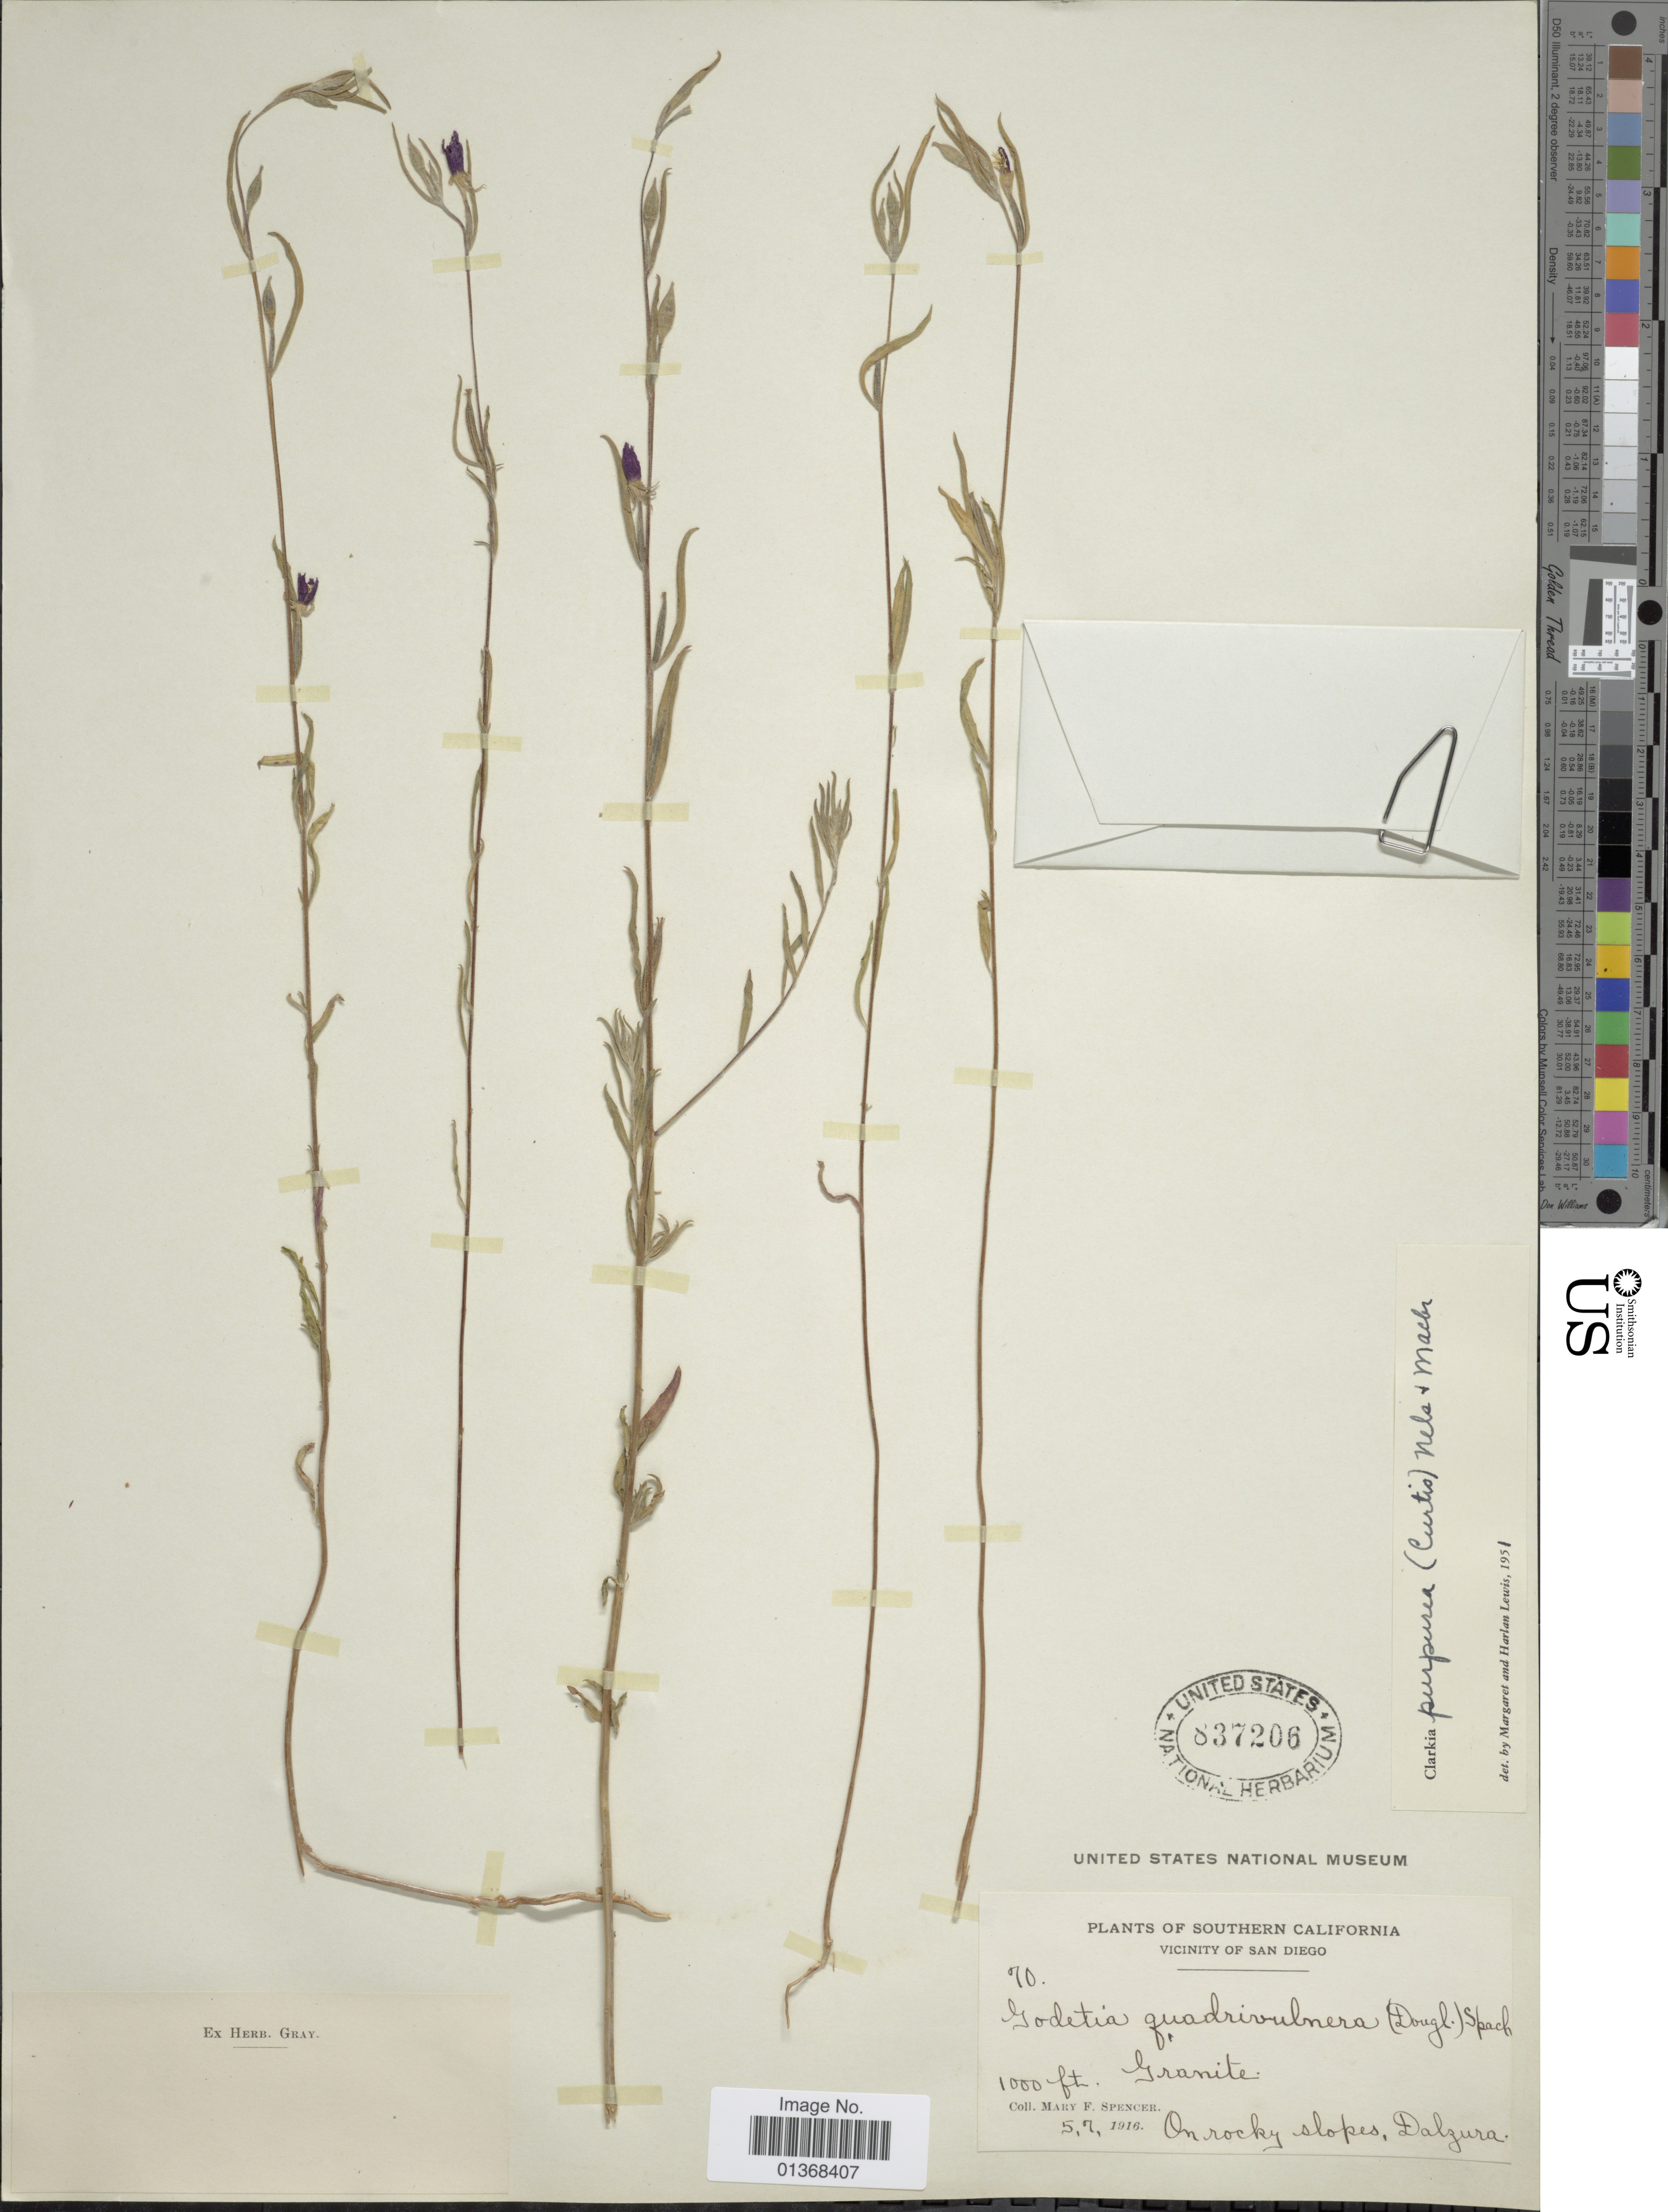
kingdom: Plantae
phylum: Tracheophyta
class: Magnoliopsida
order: Myrtales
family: Onagraceae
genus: Clarkia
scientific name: Clarkia purpurea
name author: (Curtis) A. Nelson & J.F. Macbr.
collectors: M. Spencer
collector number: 70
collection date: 1916-07-05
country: United States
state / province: California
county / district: San Diego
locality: Southern California, Vicinity of San Diego, Dalzura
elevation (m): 305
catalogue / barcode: US 837206